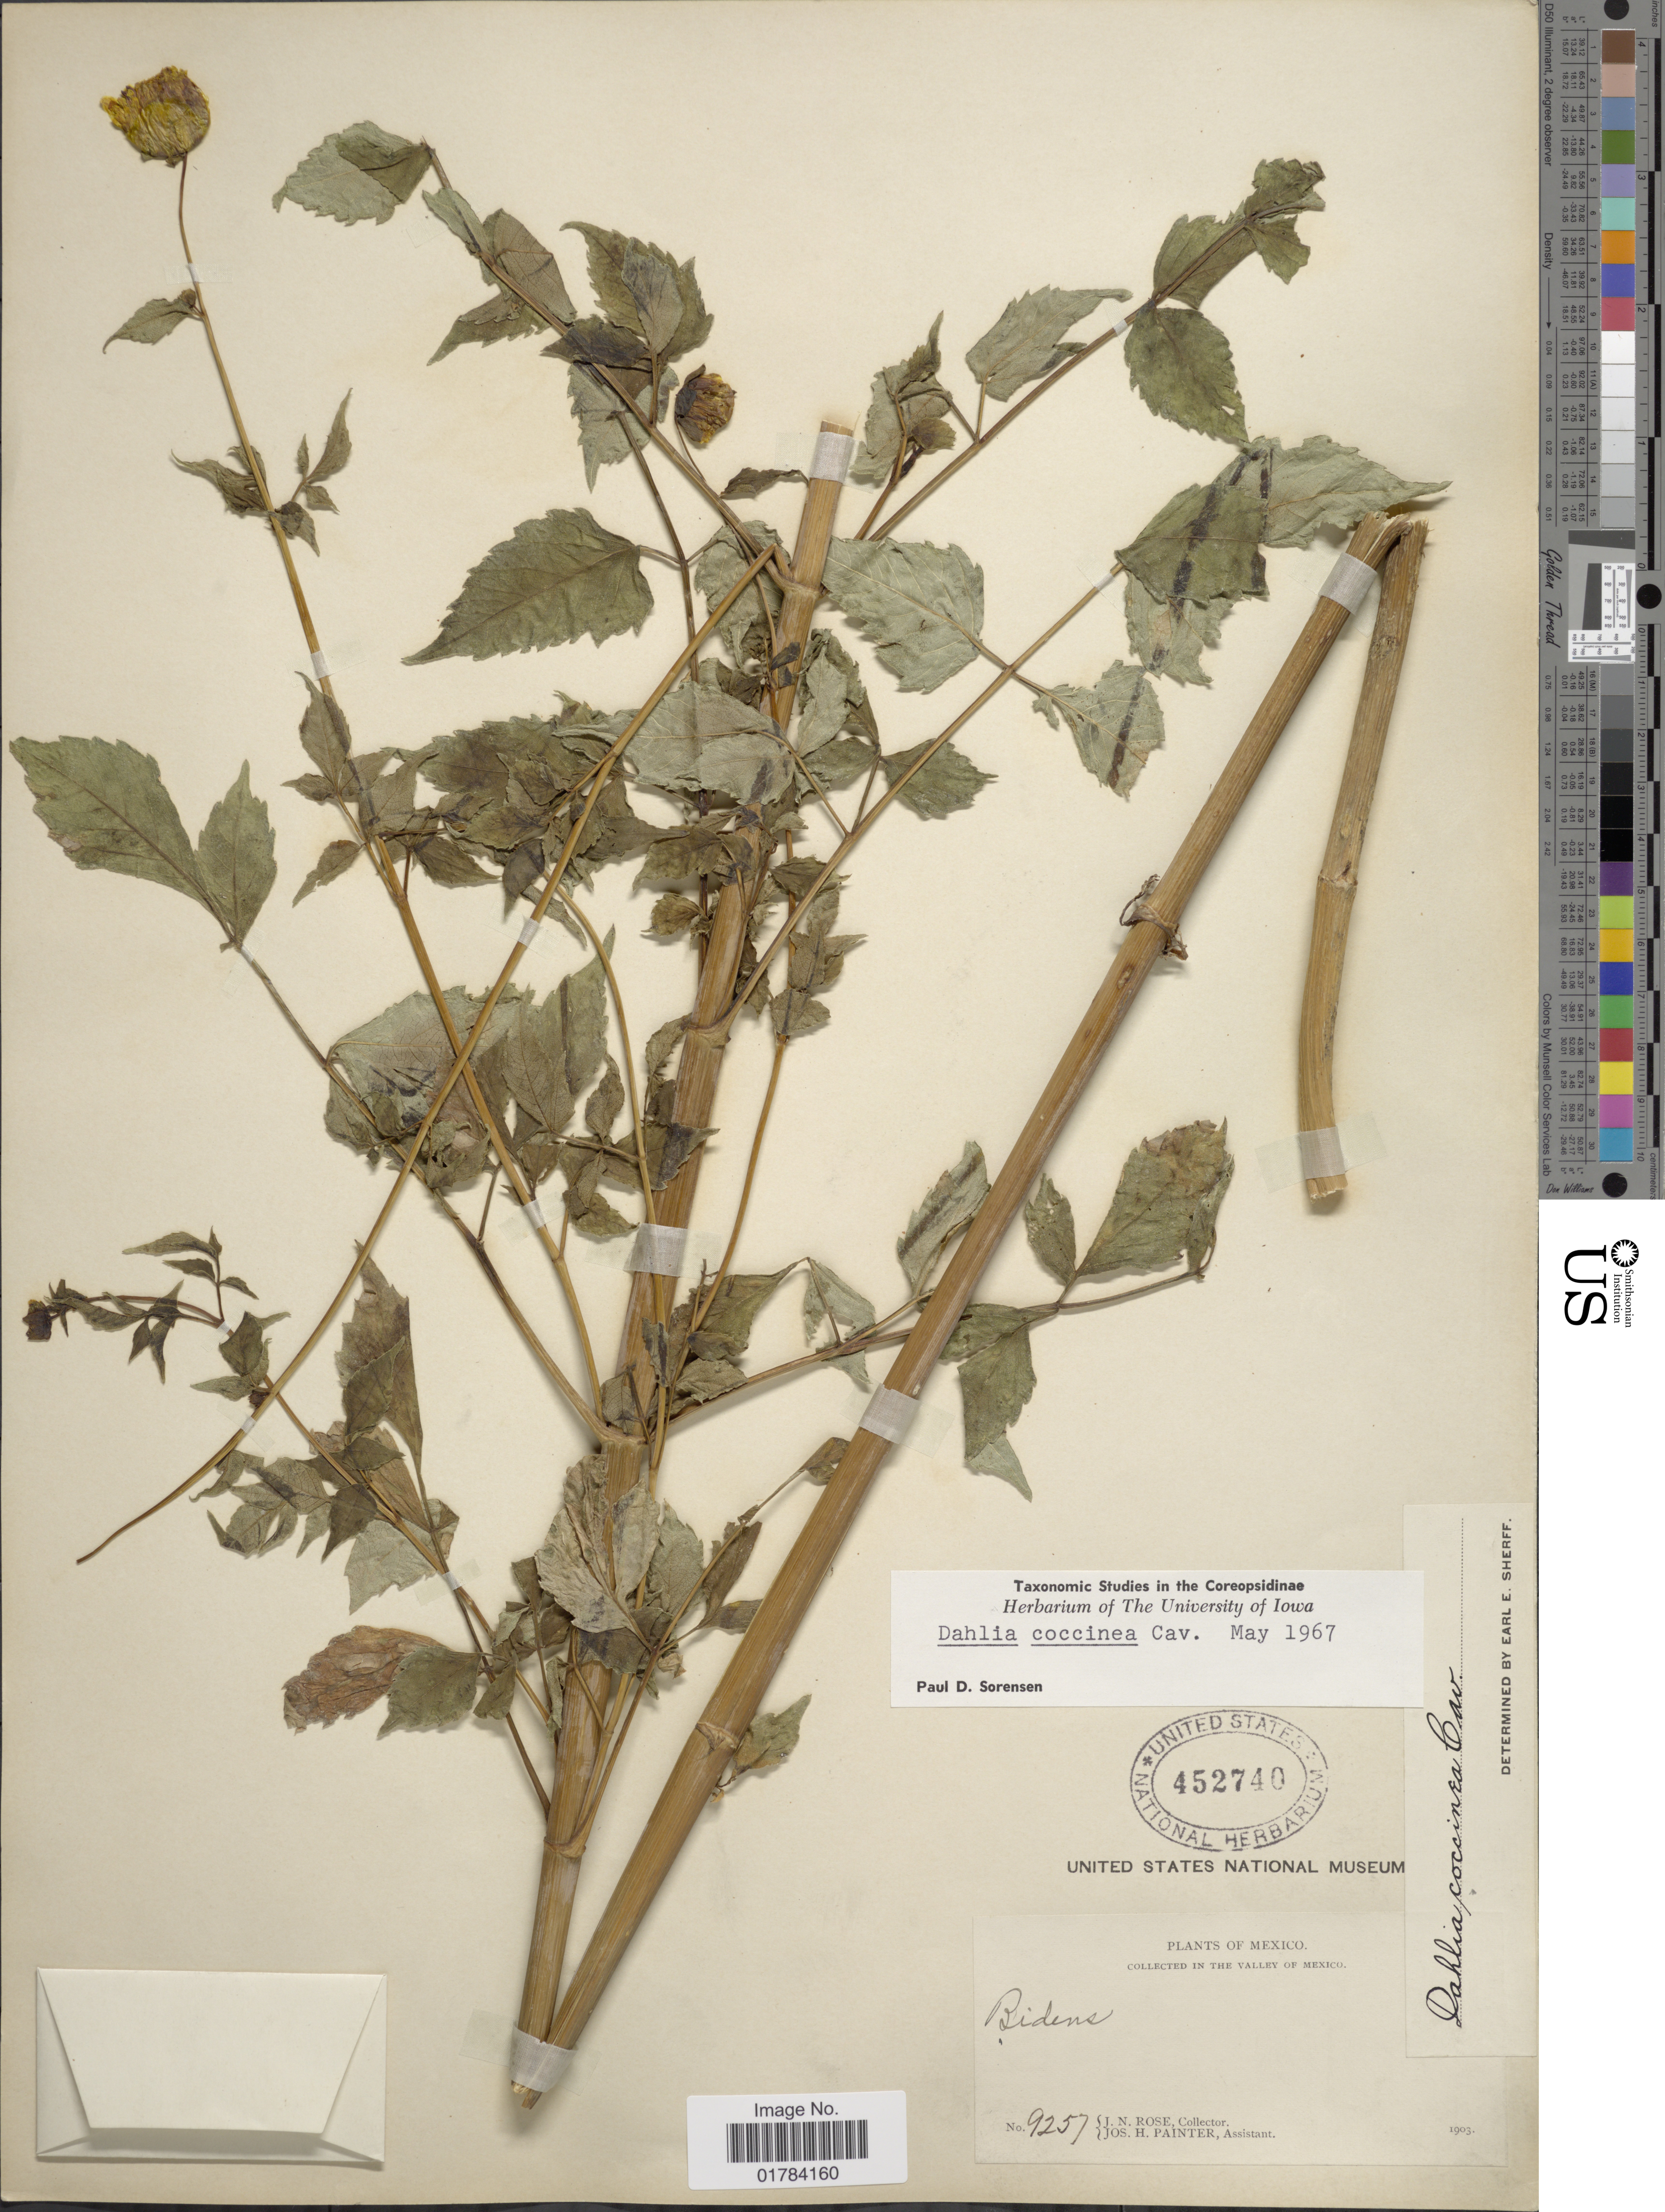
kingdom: Plantae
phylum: Tracheophyta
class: Magnoliopsida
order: Asterales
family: Asteraceae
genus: Dahlia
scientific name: Dahlia coccinea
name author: Cav.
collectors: J. N. Rose & J. H. Painter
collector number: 9257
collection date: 1903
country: Mexico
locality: Valley of Mexico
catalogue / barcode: US 452740